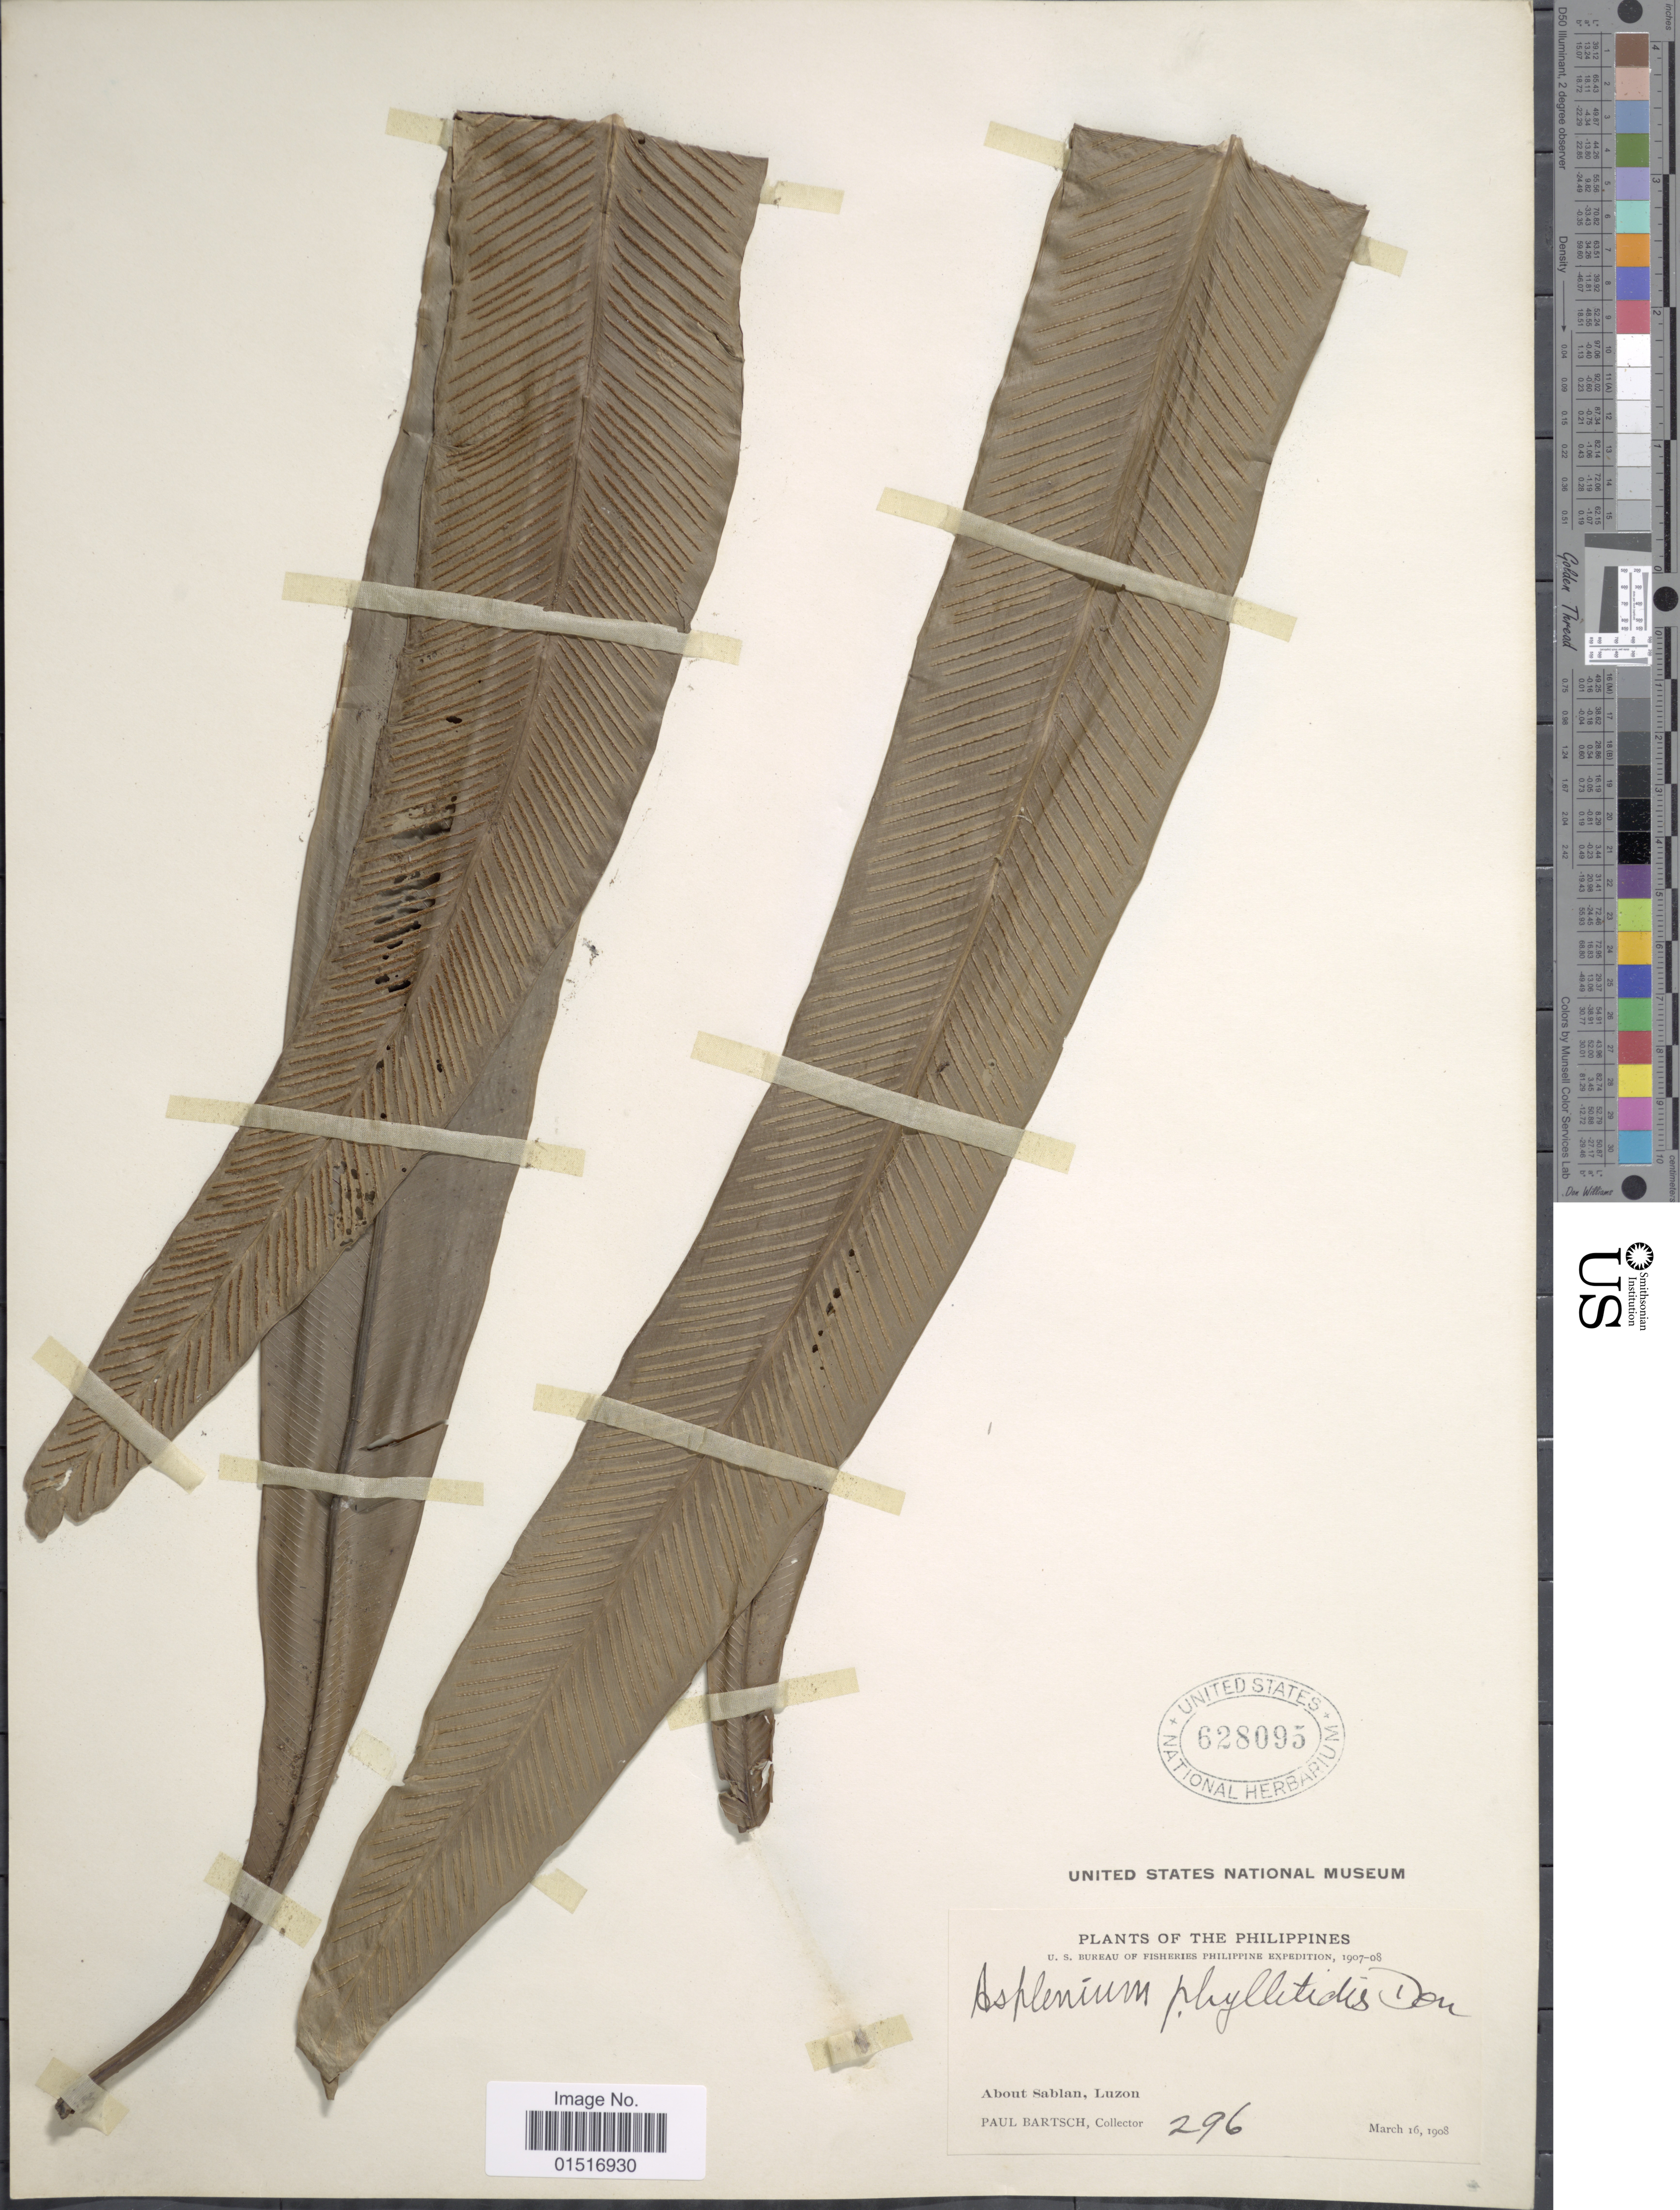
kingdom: Plantae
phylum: Tracheophyta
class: Polypodiopsida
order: Polypodiales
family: Aspleniaceae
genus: Asplenium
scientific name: Asplenium phyllitidis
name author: D. Don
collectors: P. Bartsch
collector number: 296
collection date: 1908-03-16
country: Philippines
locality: About Sablan, Luzon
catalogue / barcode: US 628095